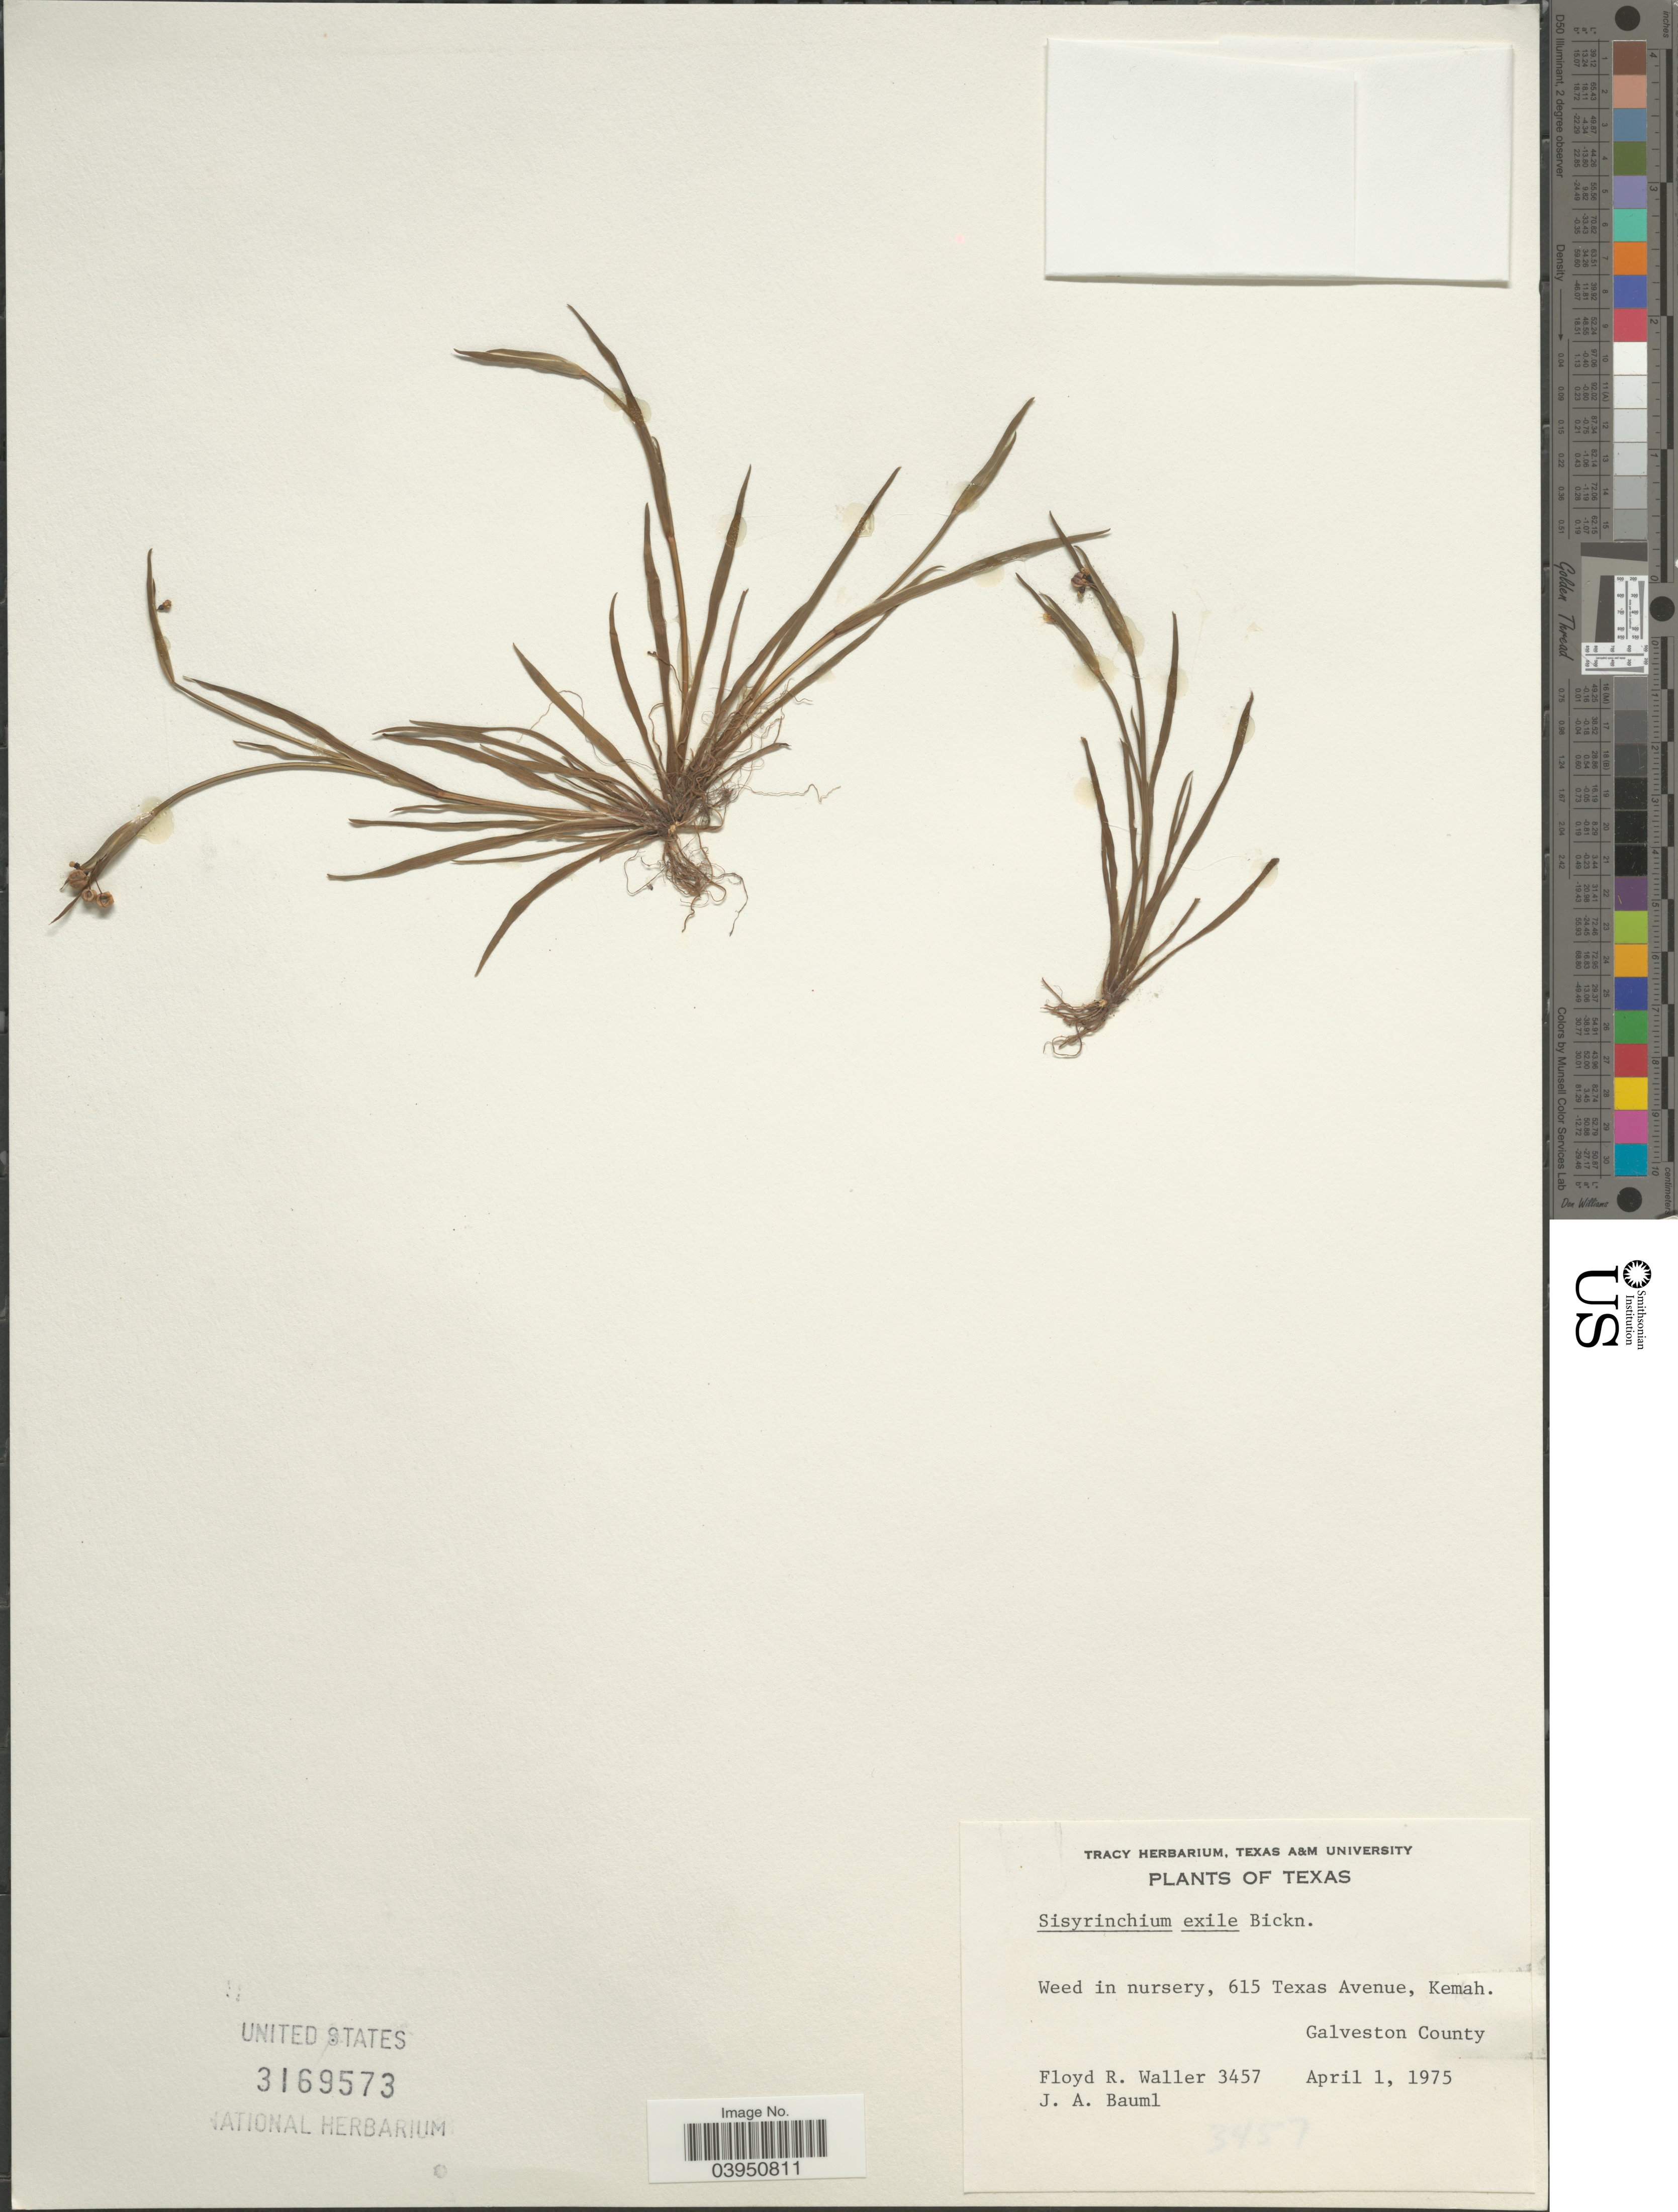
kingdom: Plantae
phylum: Tracheophyta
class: Liliopsida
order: Asparagales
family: Iridaceae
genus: Sisyrinchium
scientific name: Sisyrinchium exile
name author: E.P. Bicknell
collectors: F. R. Waller & J. Bauml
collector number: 3457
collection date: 1975-04-01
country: United States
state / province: Texas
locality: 615 Texas Avenue, Kemah. Galveston County.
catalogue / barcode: US 3169573